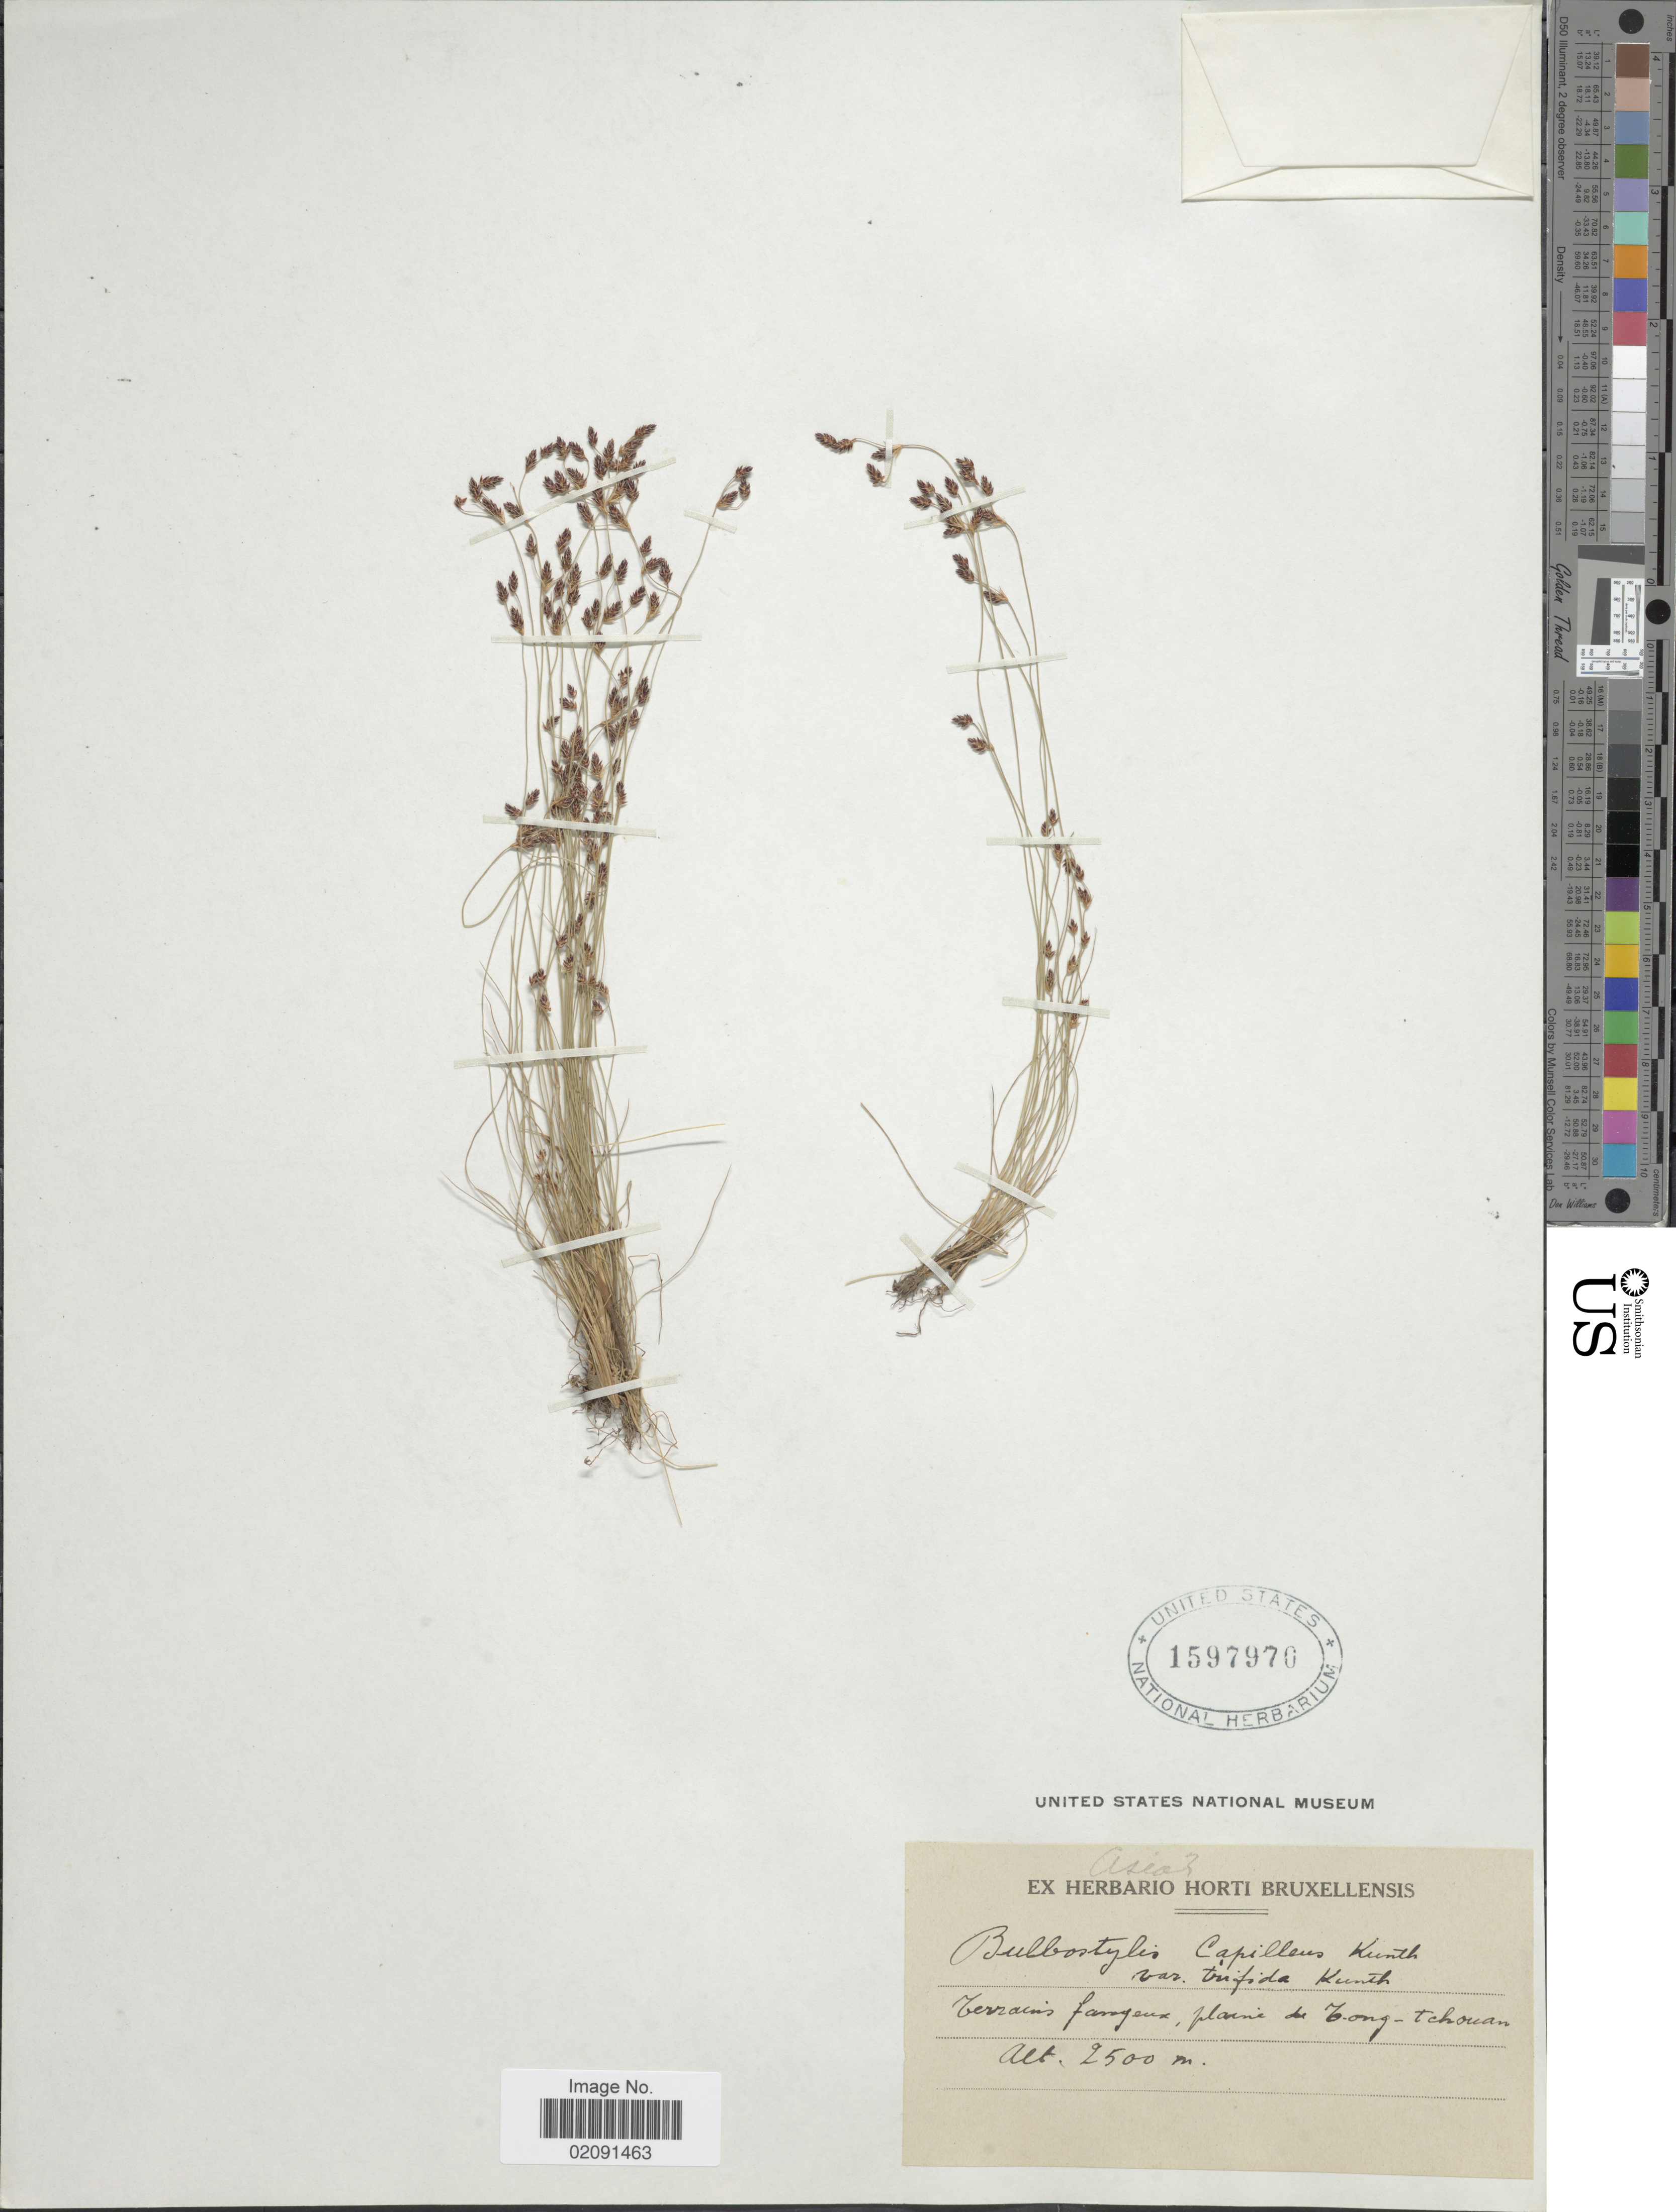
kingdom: Plantae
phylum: Tracheophyta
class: Liliopsida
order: Poales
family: Cyperaceae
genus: Bulbostylis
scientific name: Bulbostylis capillaris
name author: (L.) Kunth ex C.B. Clarke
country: China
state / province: Sichuan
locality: Terrains fargeux, plaine Tong-Tchouan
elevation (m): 2500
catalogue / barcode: US 1597970